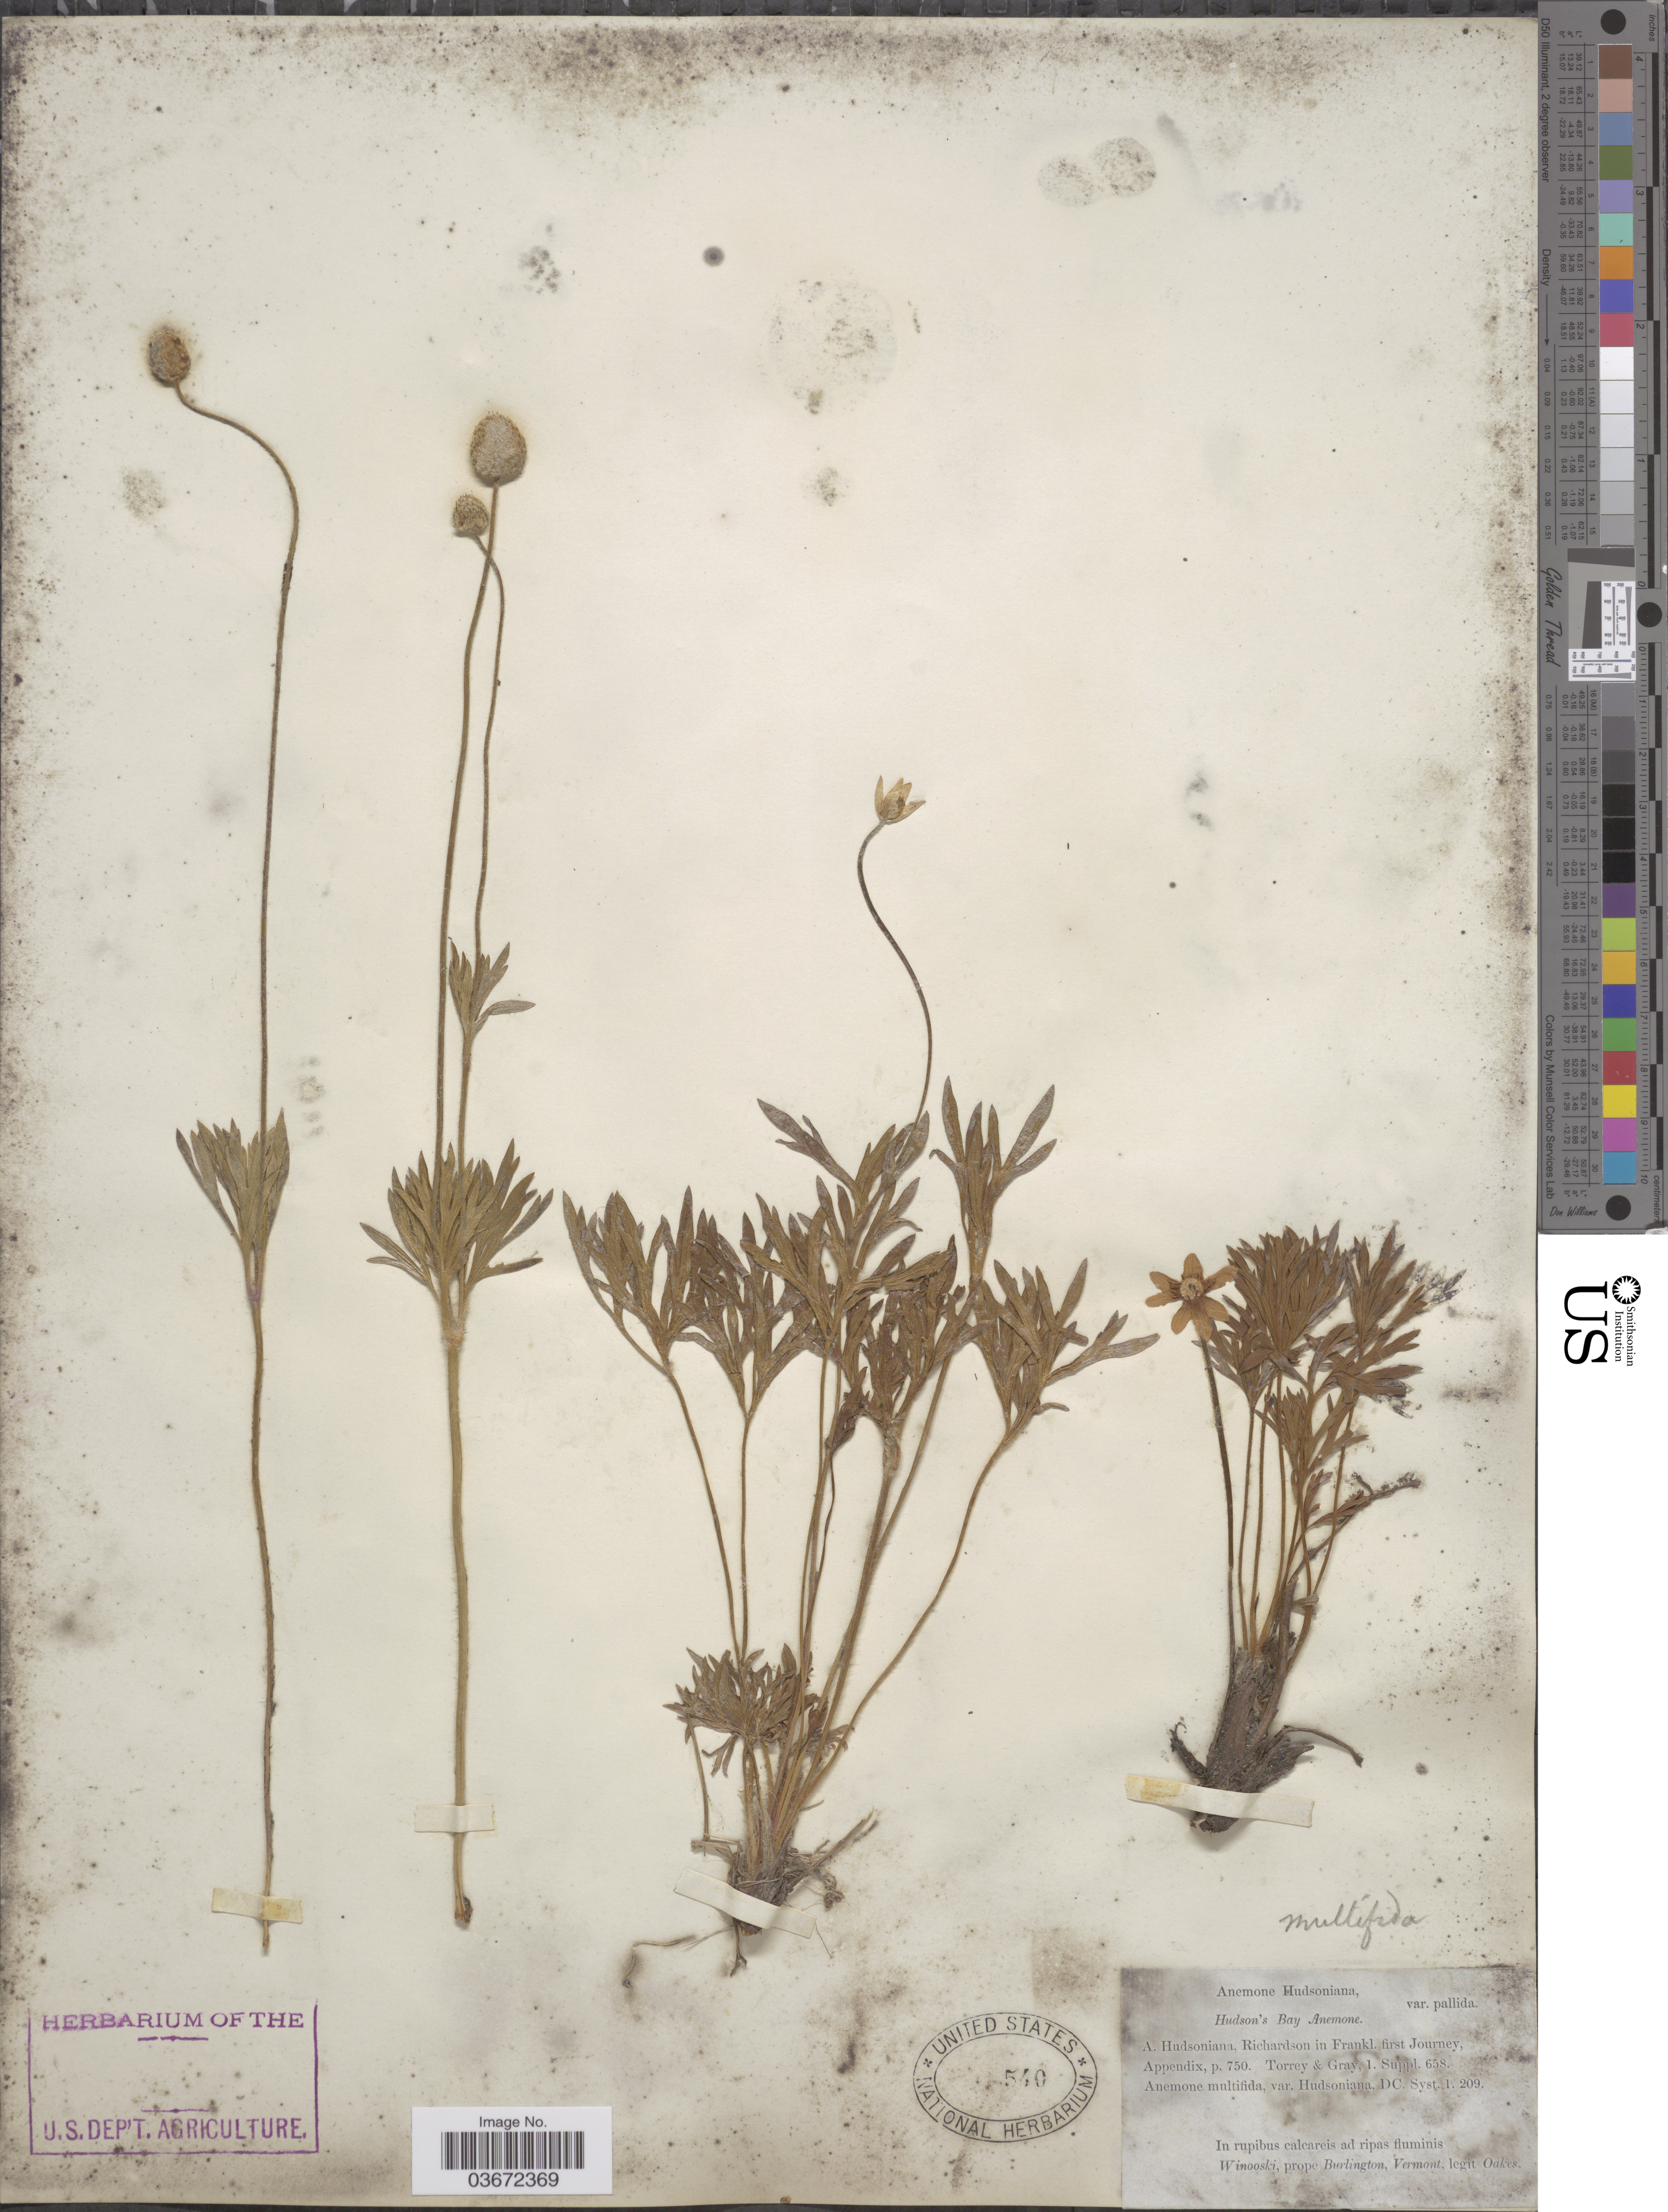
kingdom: Plantae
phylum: Tracheophyta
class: Magnoliopsida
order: Ranunculales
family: Ranunculaceae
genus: Anemone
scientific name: Anemone multifida var. hudsoniana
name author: DC.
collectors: -. Oakes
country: United States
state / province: Vermont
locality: In rupibus calcareis ad ripas fluminis Winooski, prope Burlington.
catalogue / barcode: US 540